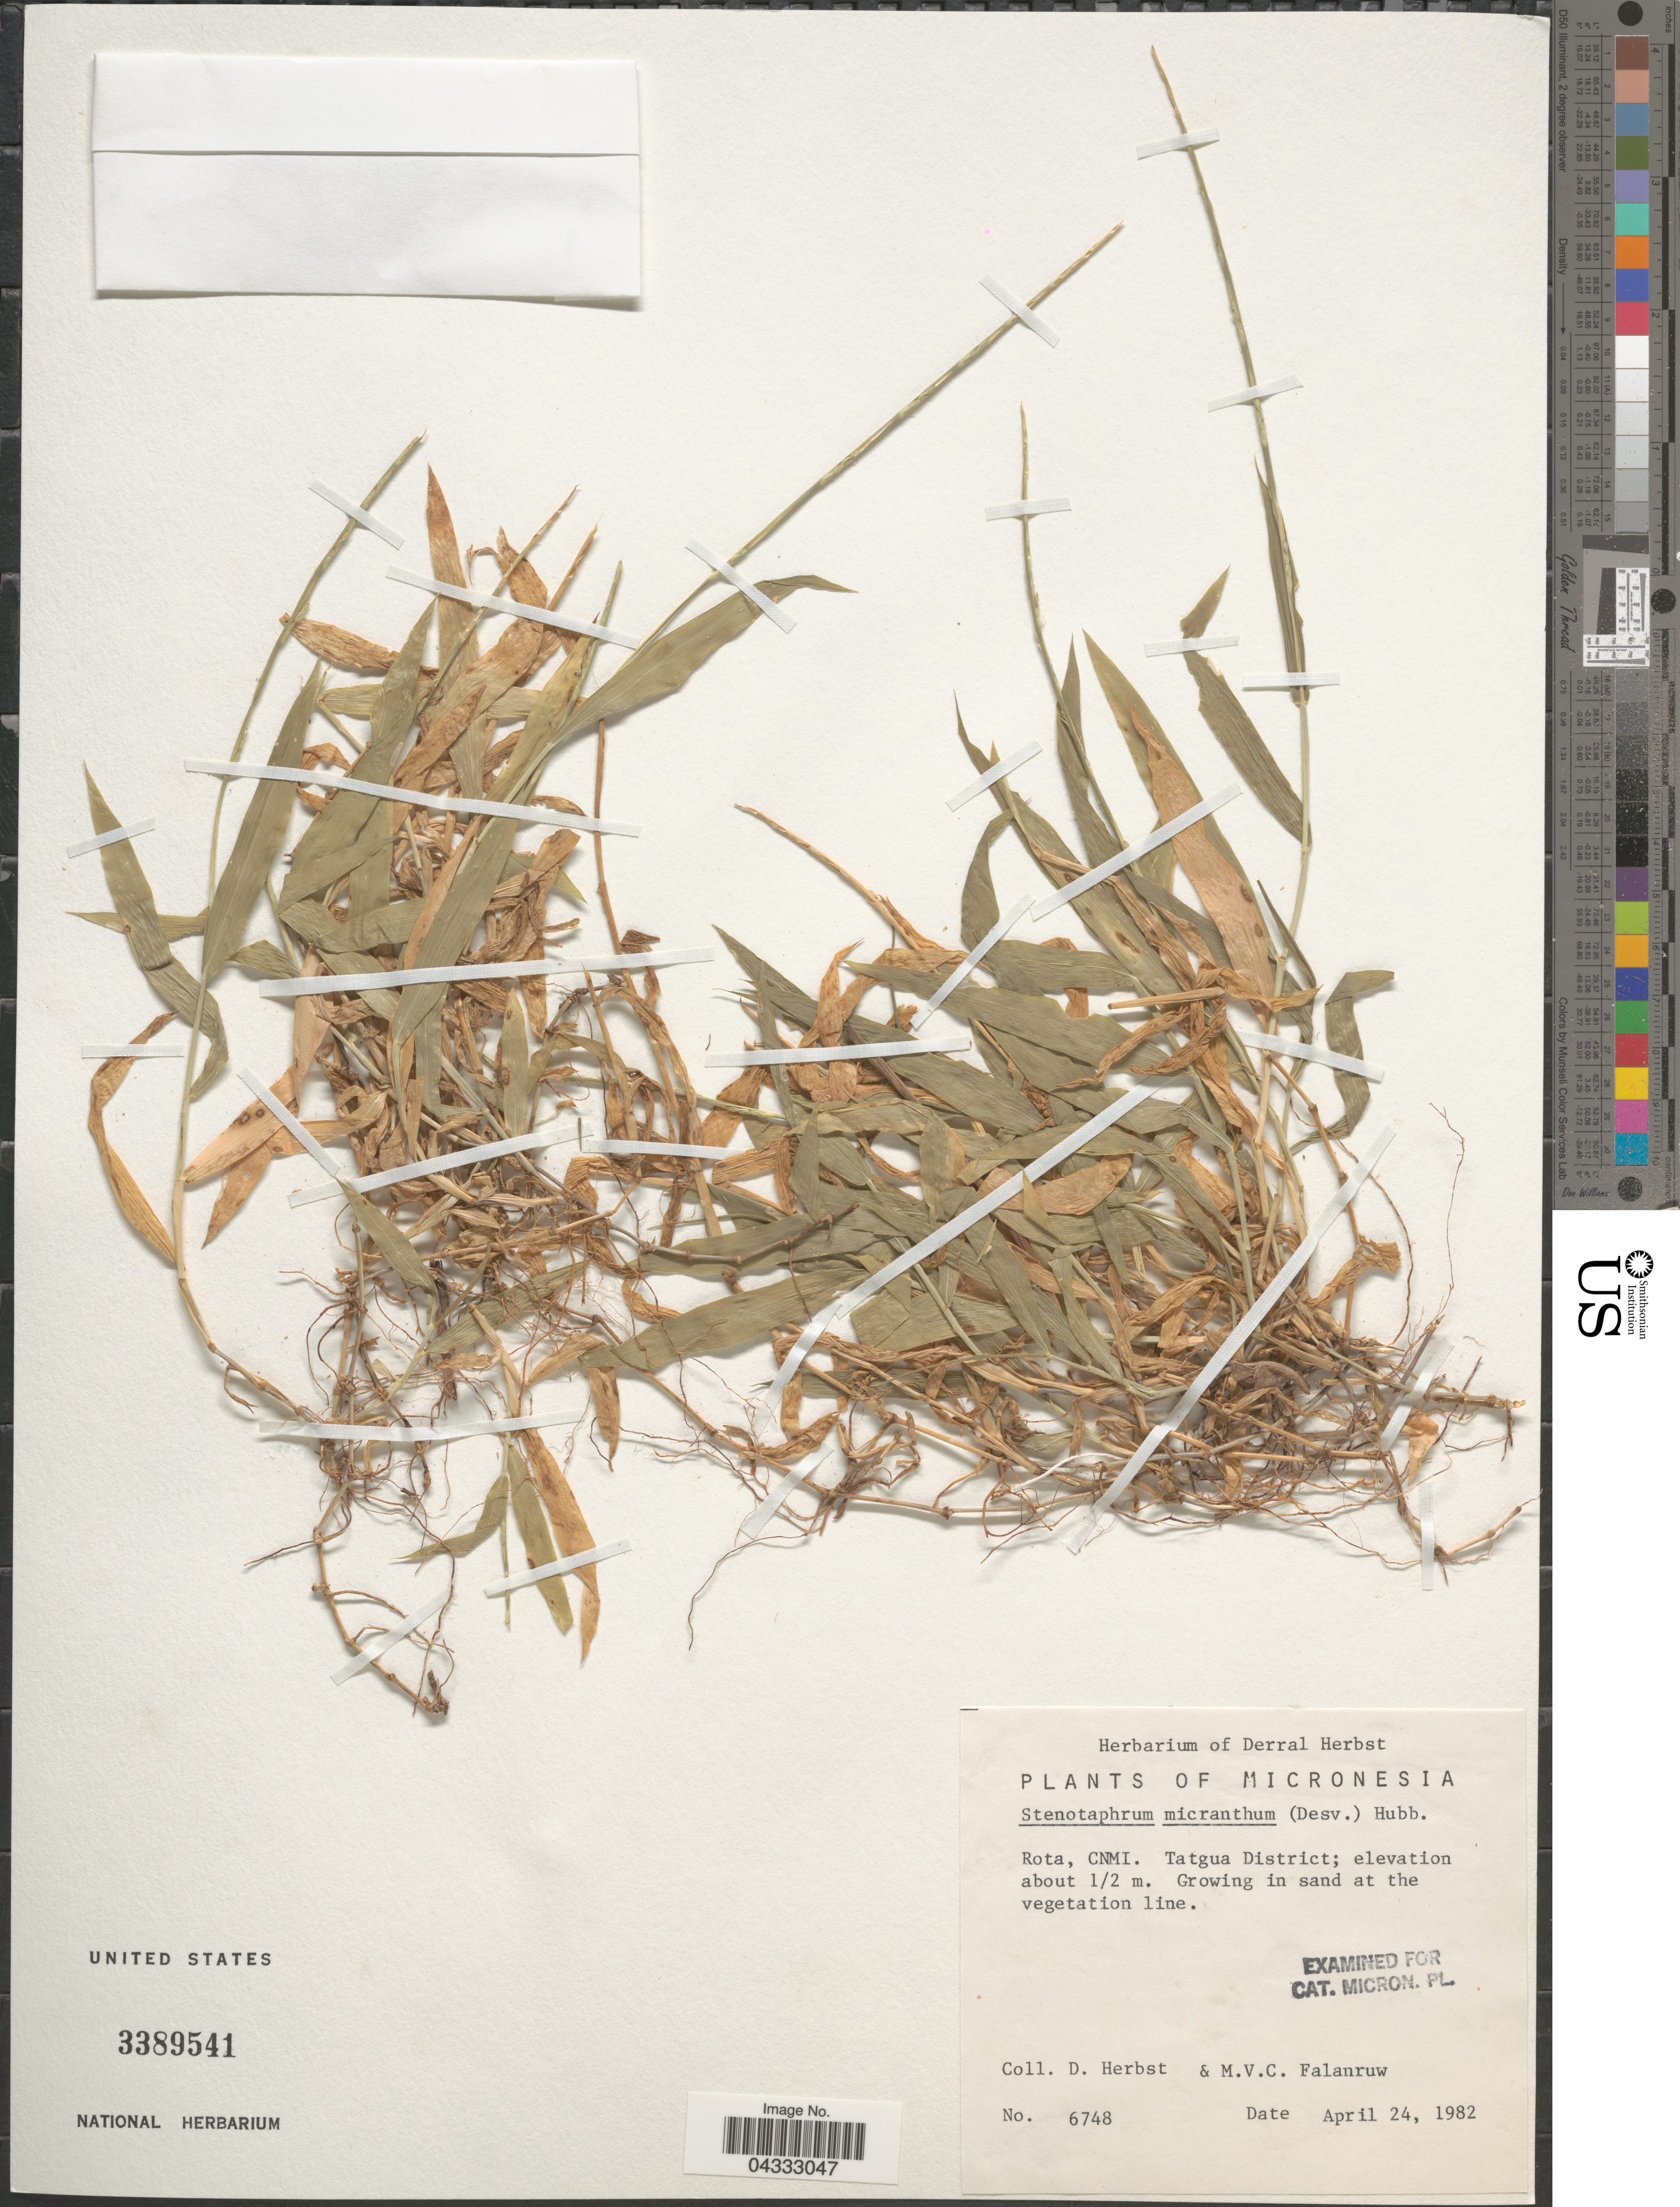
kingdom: Plantae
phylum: Tracheophyta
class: Liliopsida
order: Poales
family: Poaceae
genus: Stenotaphrum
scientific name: Stenotaphrum micranthum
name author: (Desv.) C.E. Hubb.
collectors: D. Herbst & M. V. Falanruw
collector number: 6748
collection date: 1982-04-24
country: Northern Mariana Islands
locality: Micronesia. Rota, CNMI. Tatgua District.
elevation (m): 0.5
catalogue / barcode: US 3389541